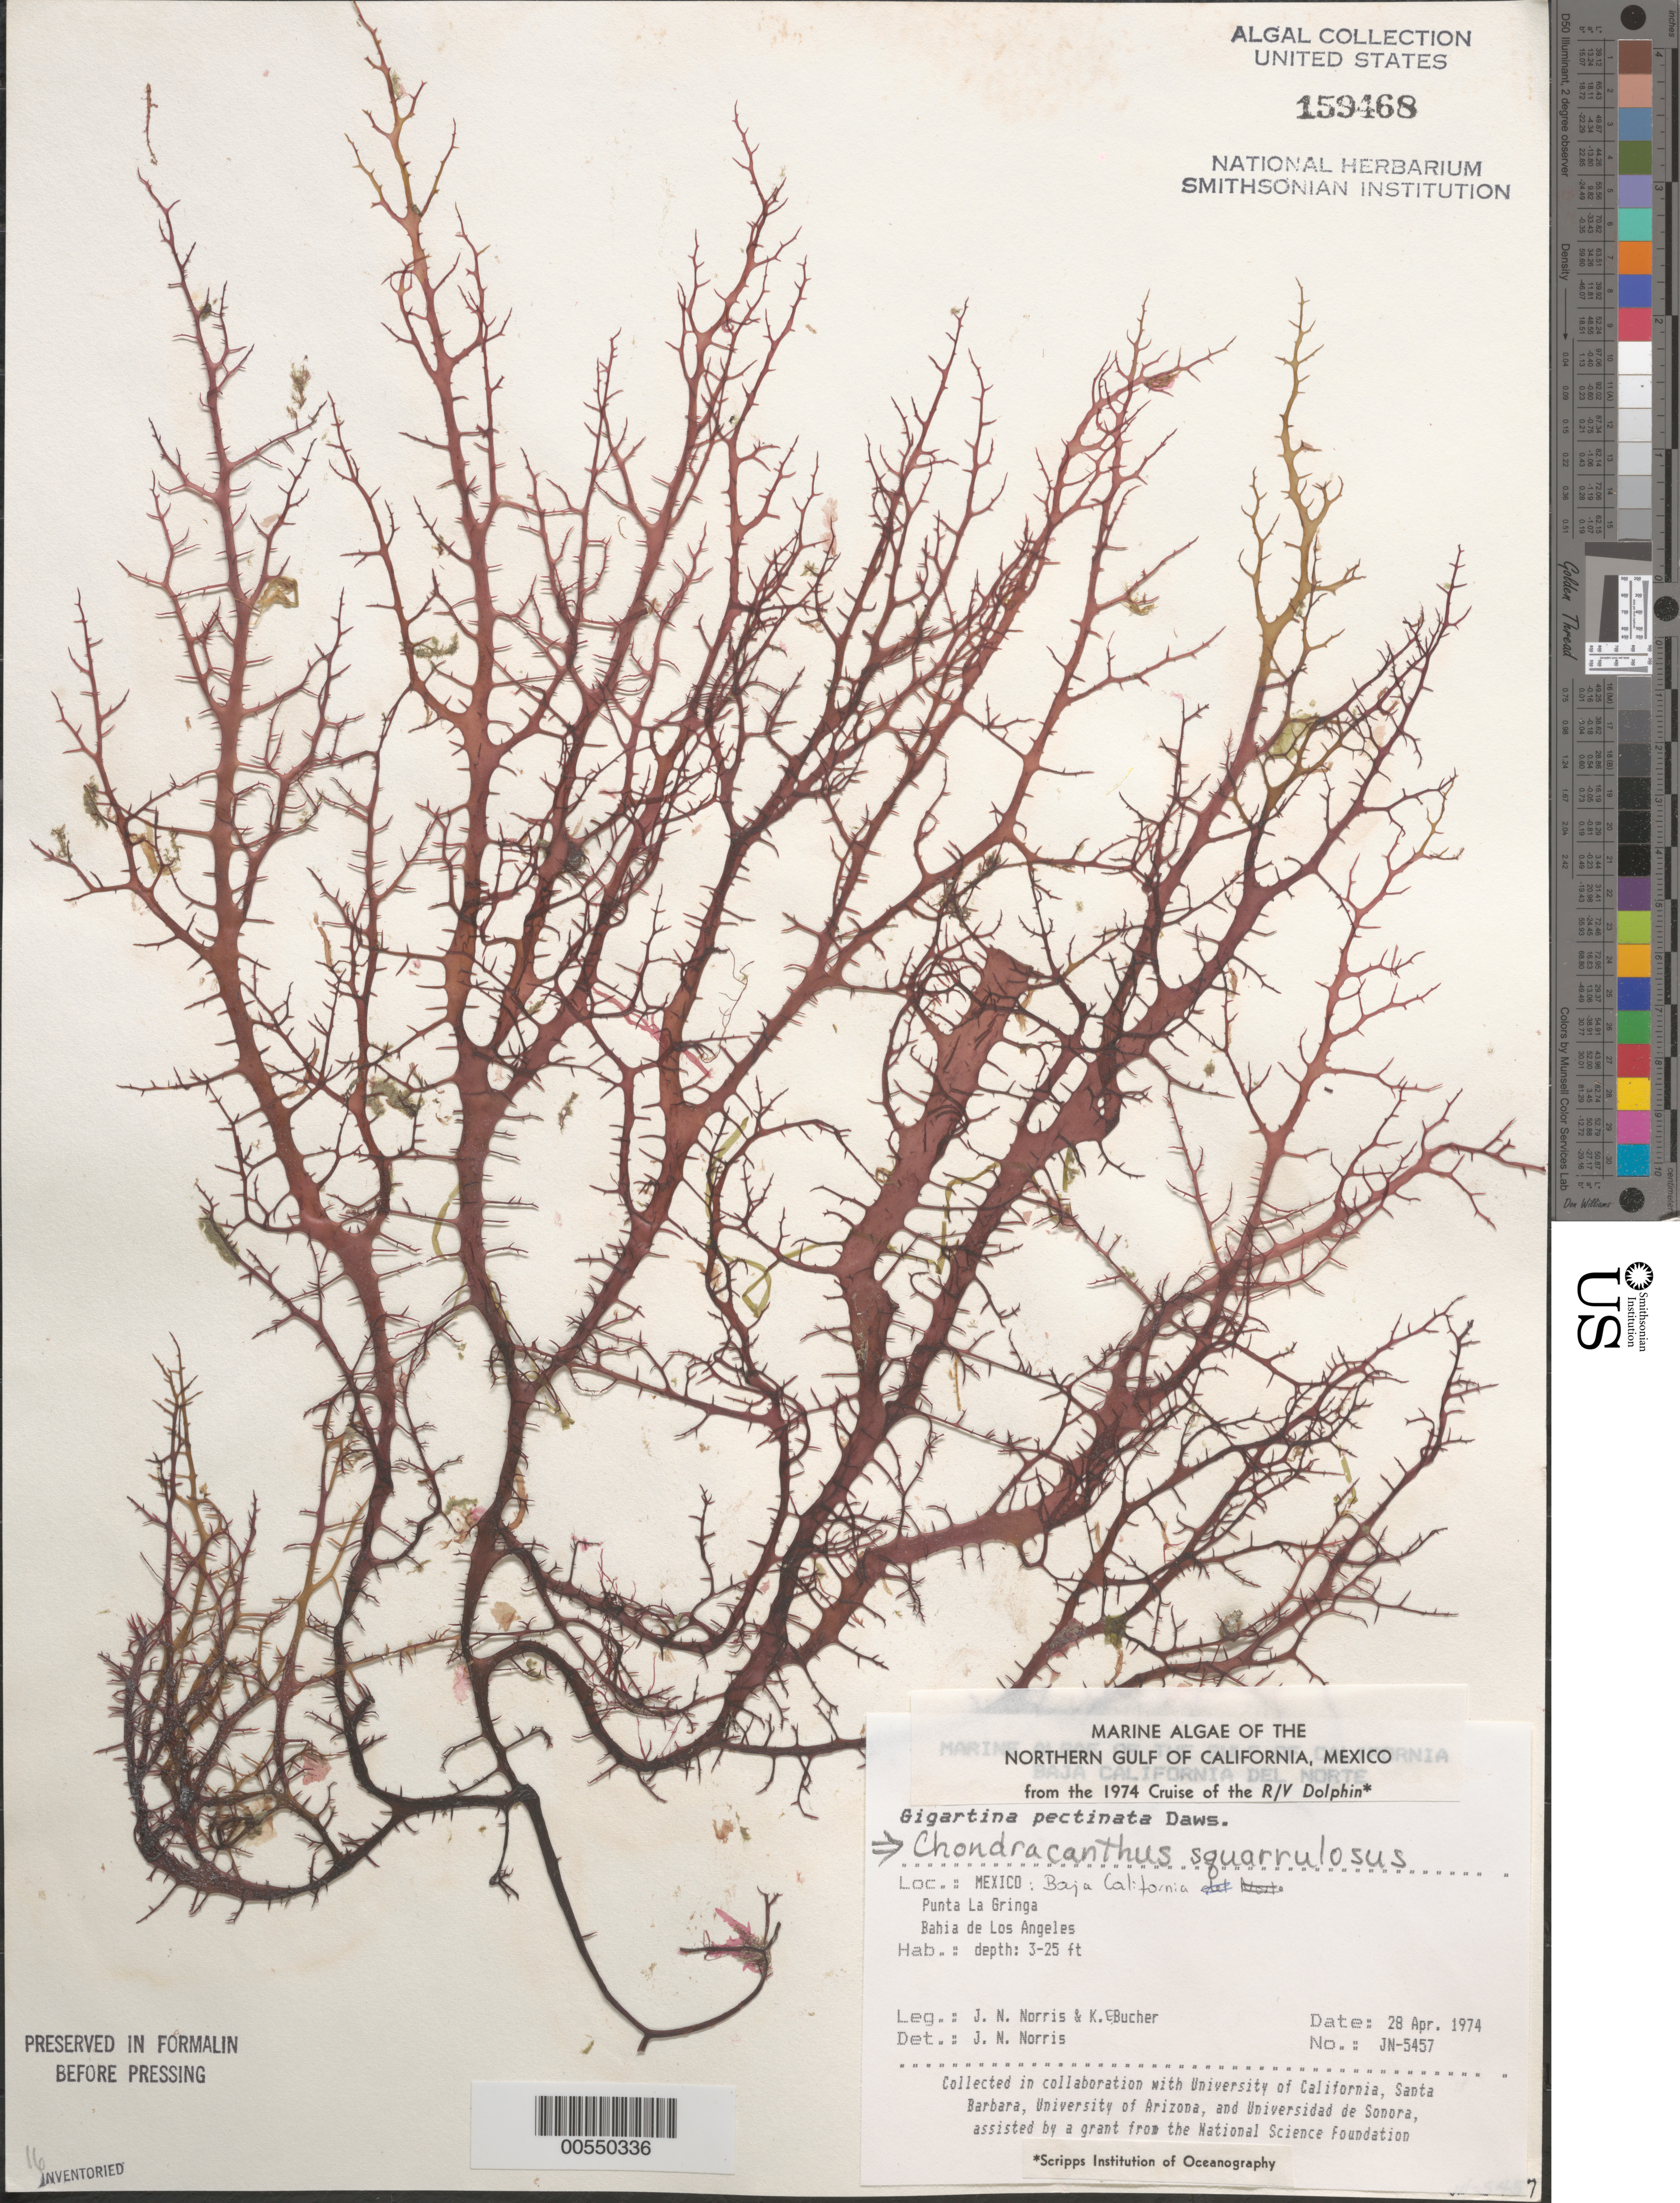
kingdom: Plantae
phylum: Rhodophyta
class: Florideophyceae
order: Gigartinales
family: Gigartinaceae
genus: Chondracanthus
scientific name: Chondracanthus squarrulosus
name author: (Setch. & N.L. Gardner) J.R. Hughey et al.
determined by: Norris, James N.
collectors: J. N. Norris & K. E. Bucher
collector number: JN-5457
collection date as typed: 28 Apr 1974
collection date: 1974-04-28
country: Mexico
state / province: Baja California Norte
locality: Punta La Gringa, Bahia de los Angeles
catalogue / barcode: US 159468